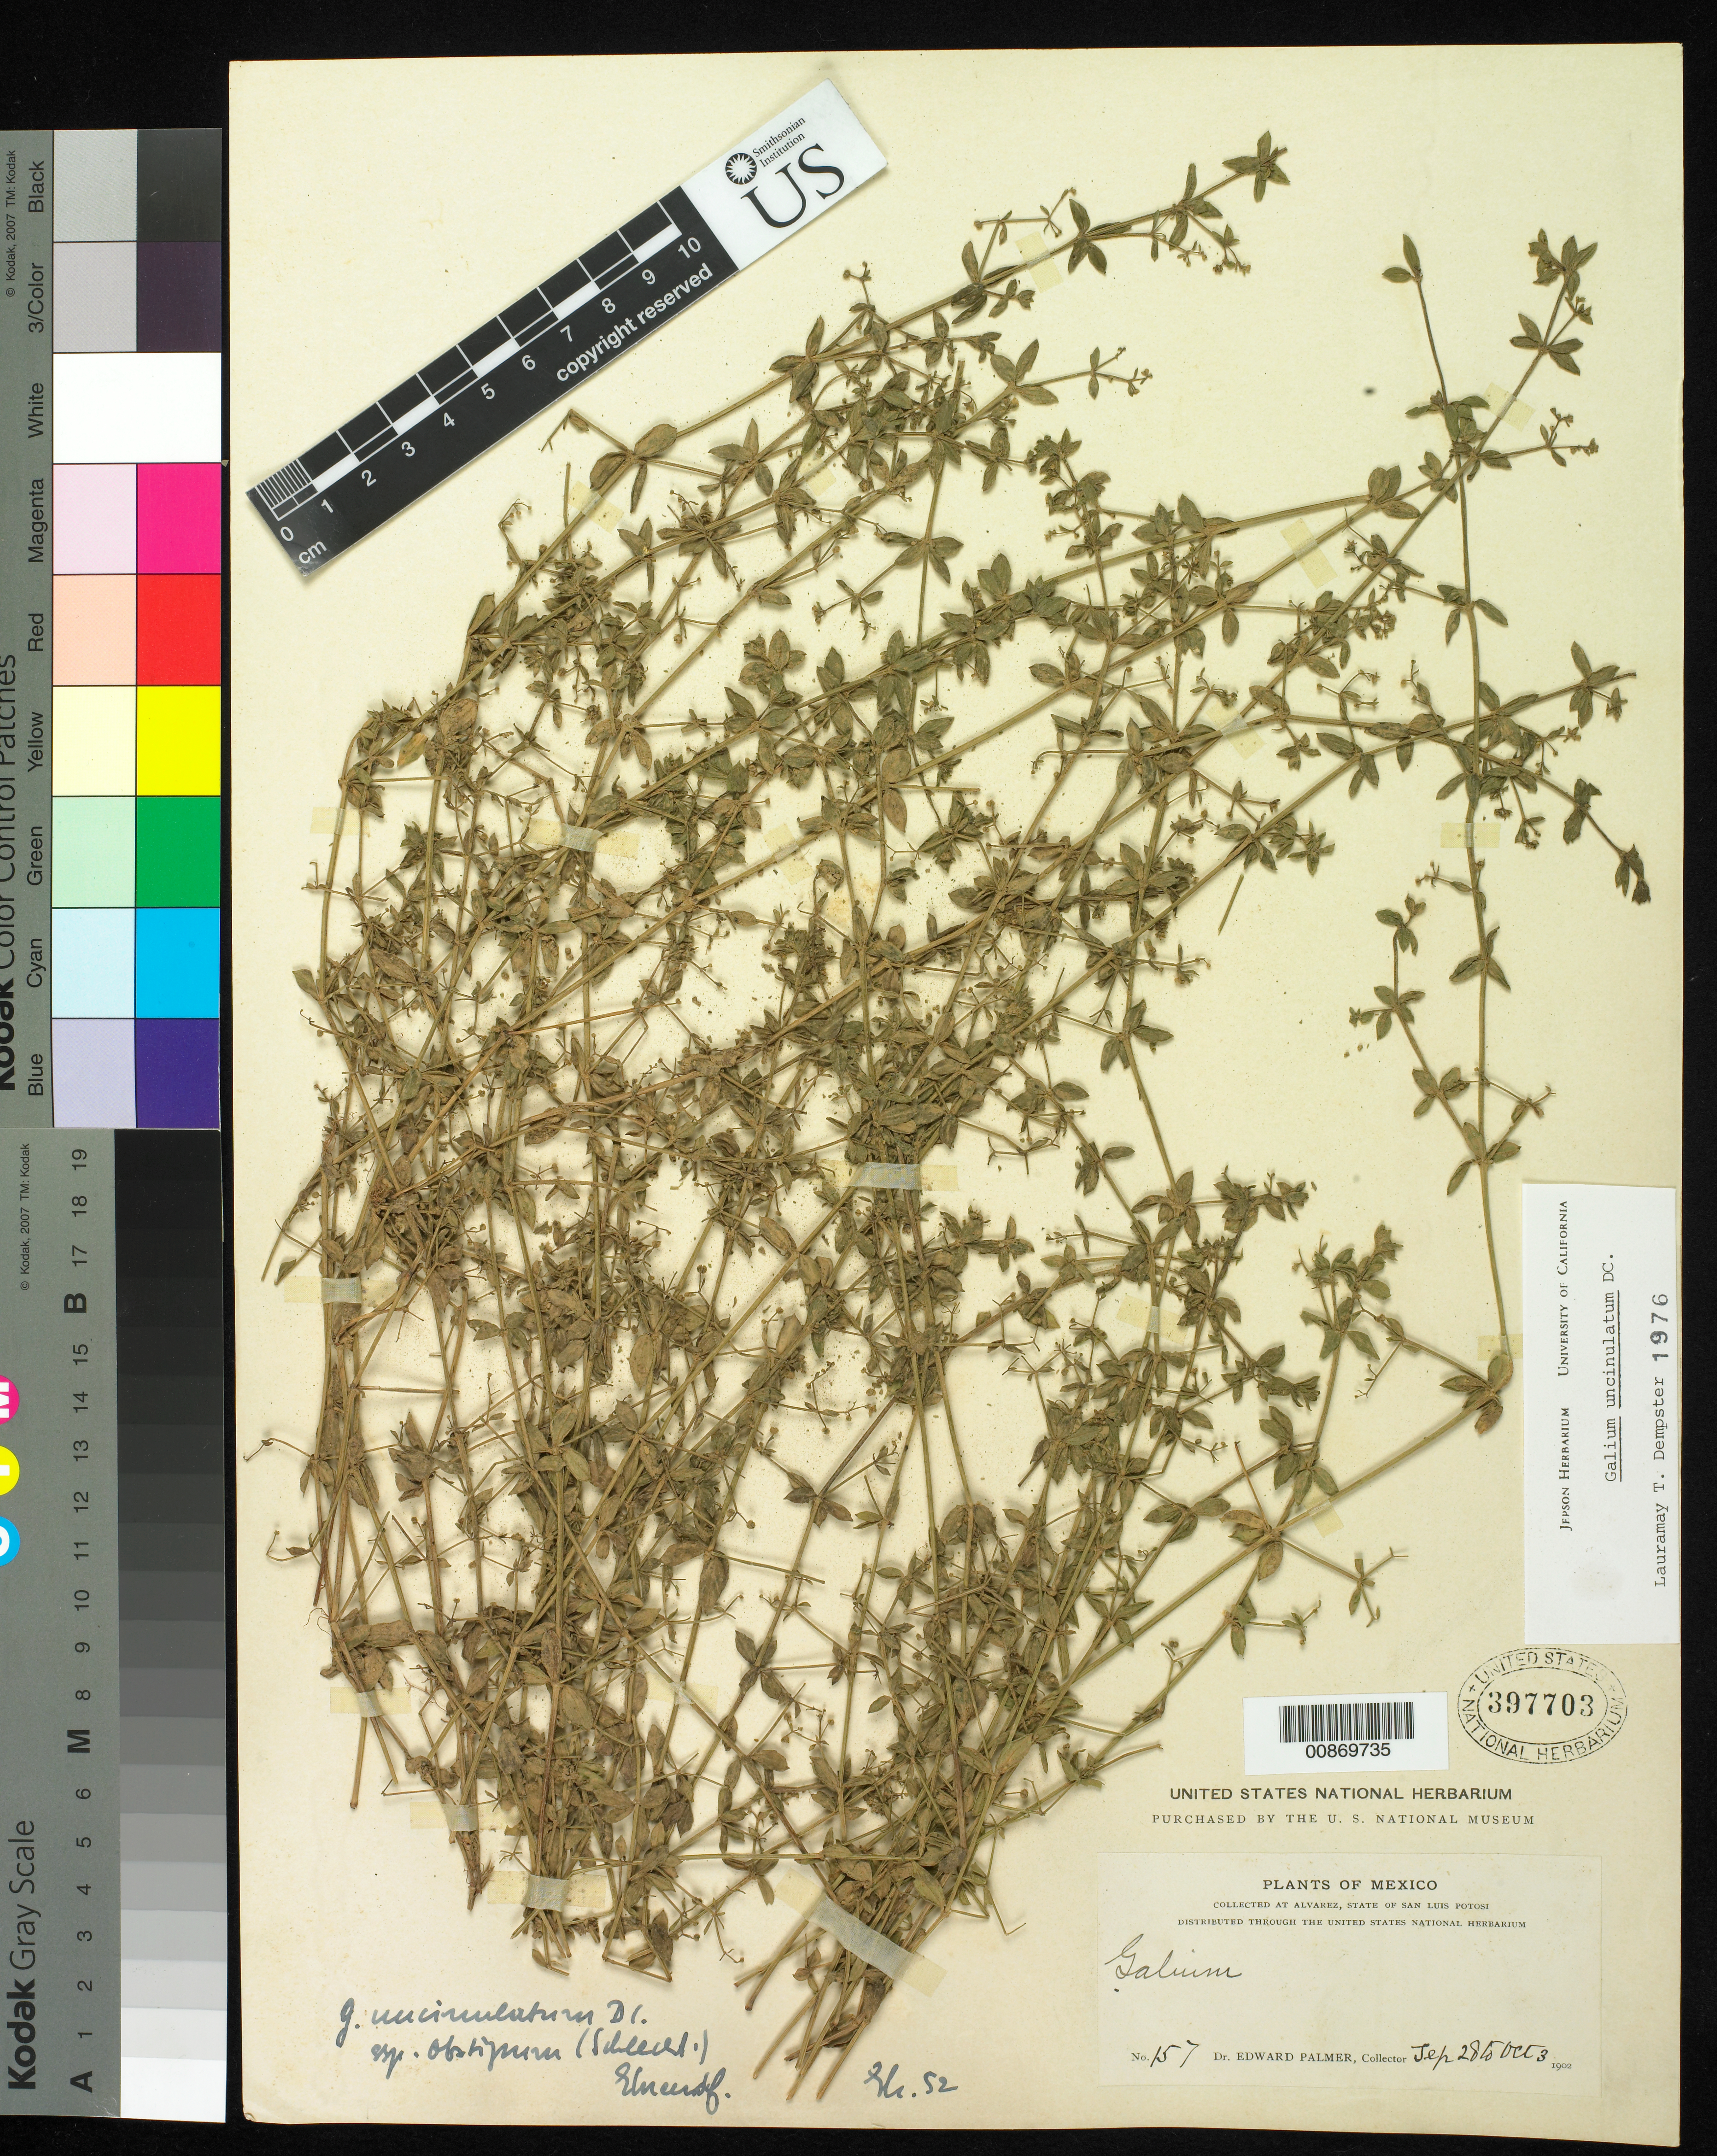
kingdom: Plantae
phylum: Tracheophyta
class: Magnoliopsida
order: Gentianales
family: Rubiaceae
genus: Galium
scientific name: Galium uncinulatum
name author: DC.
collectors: E. Palmer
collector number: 157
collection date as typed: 28 Sep 1902 to 03 Oct 1902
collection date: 1902-09-28/1902-10-03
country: Mexico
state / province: San Luis Potosí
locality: Alvarez, San Luis Potosí.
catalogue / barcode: US 397703